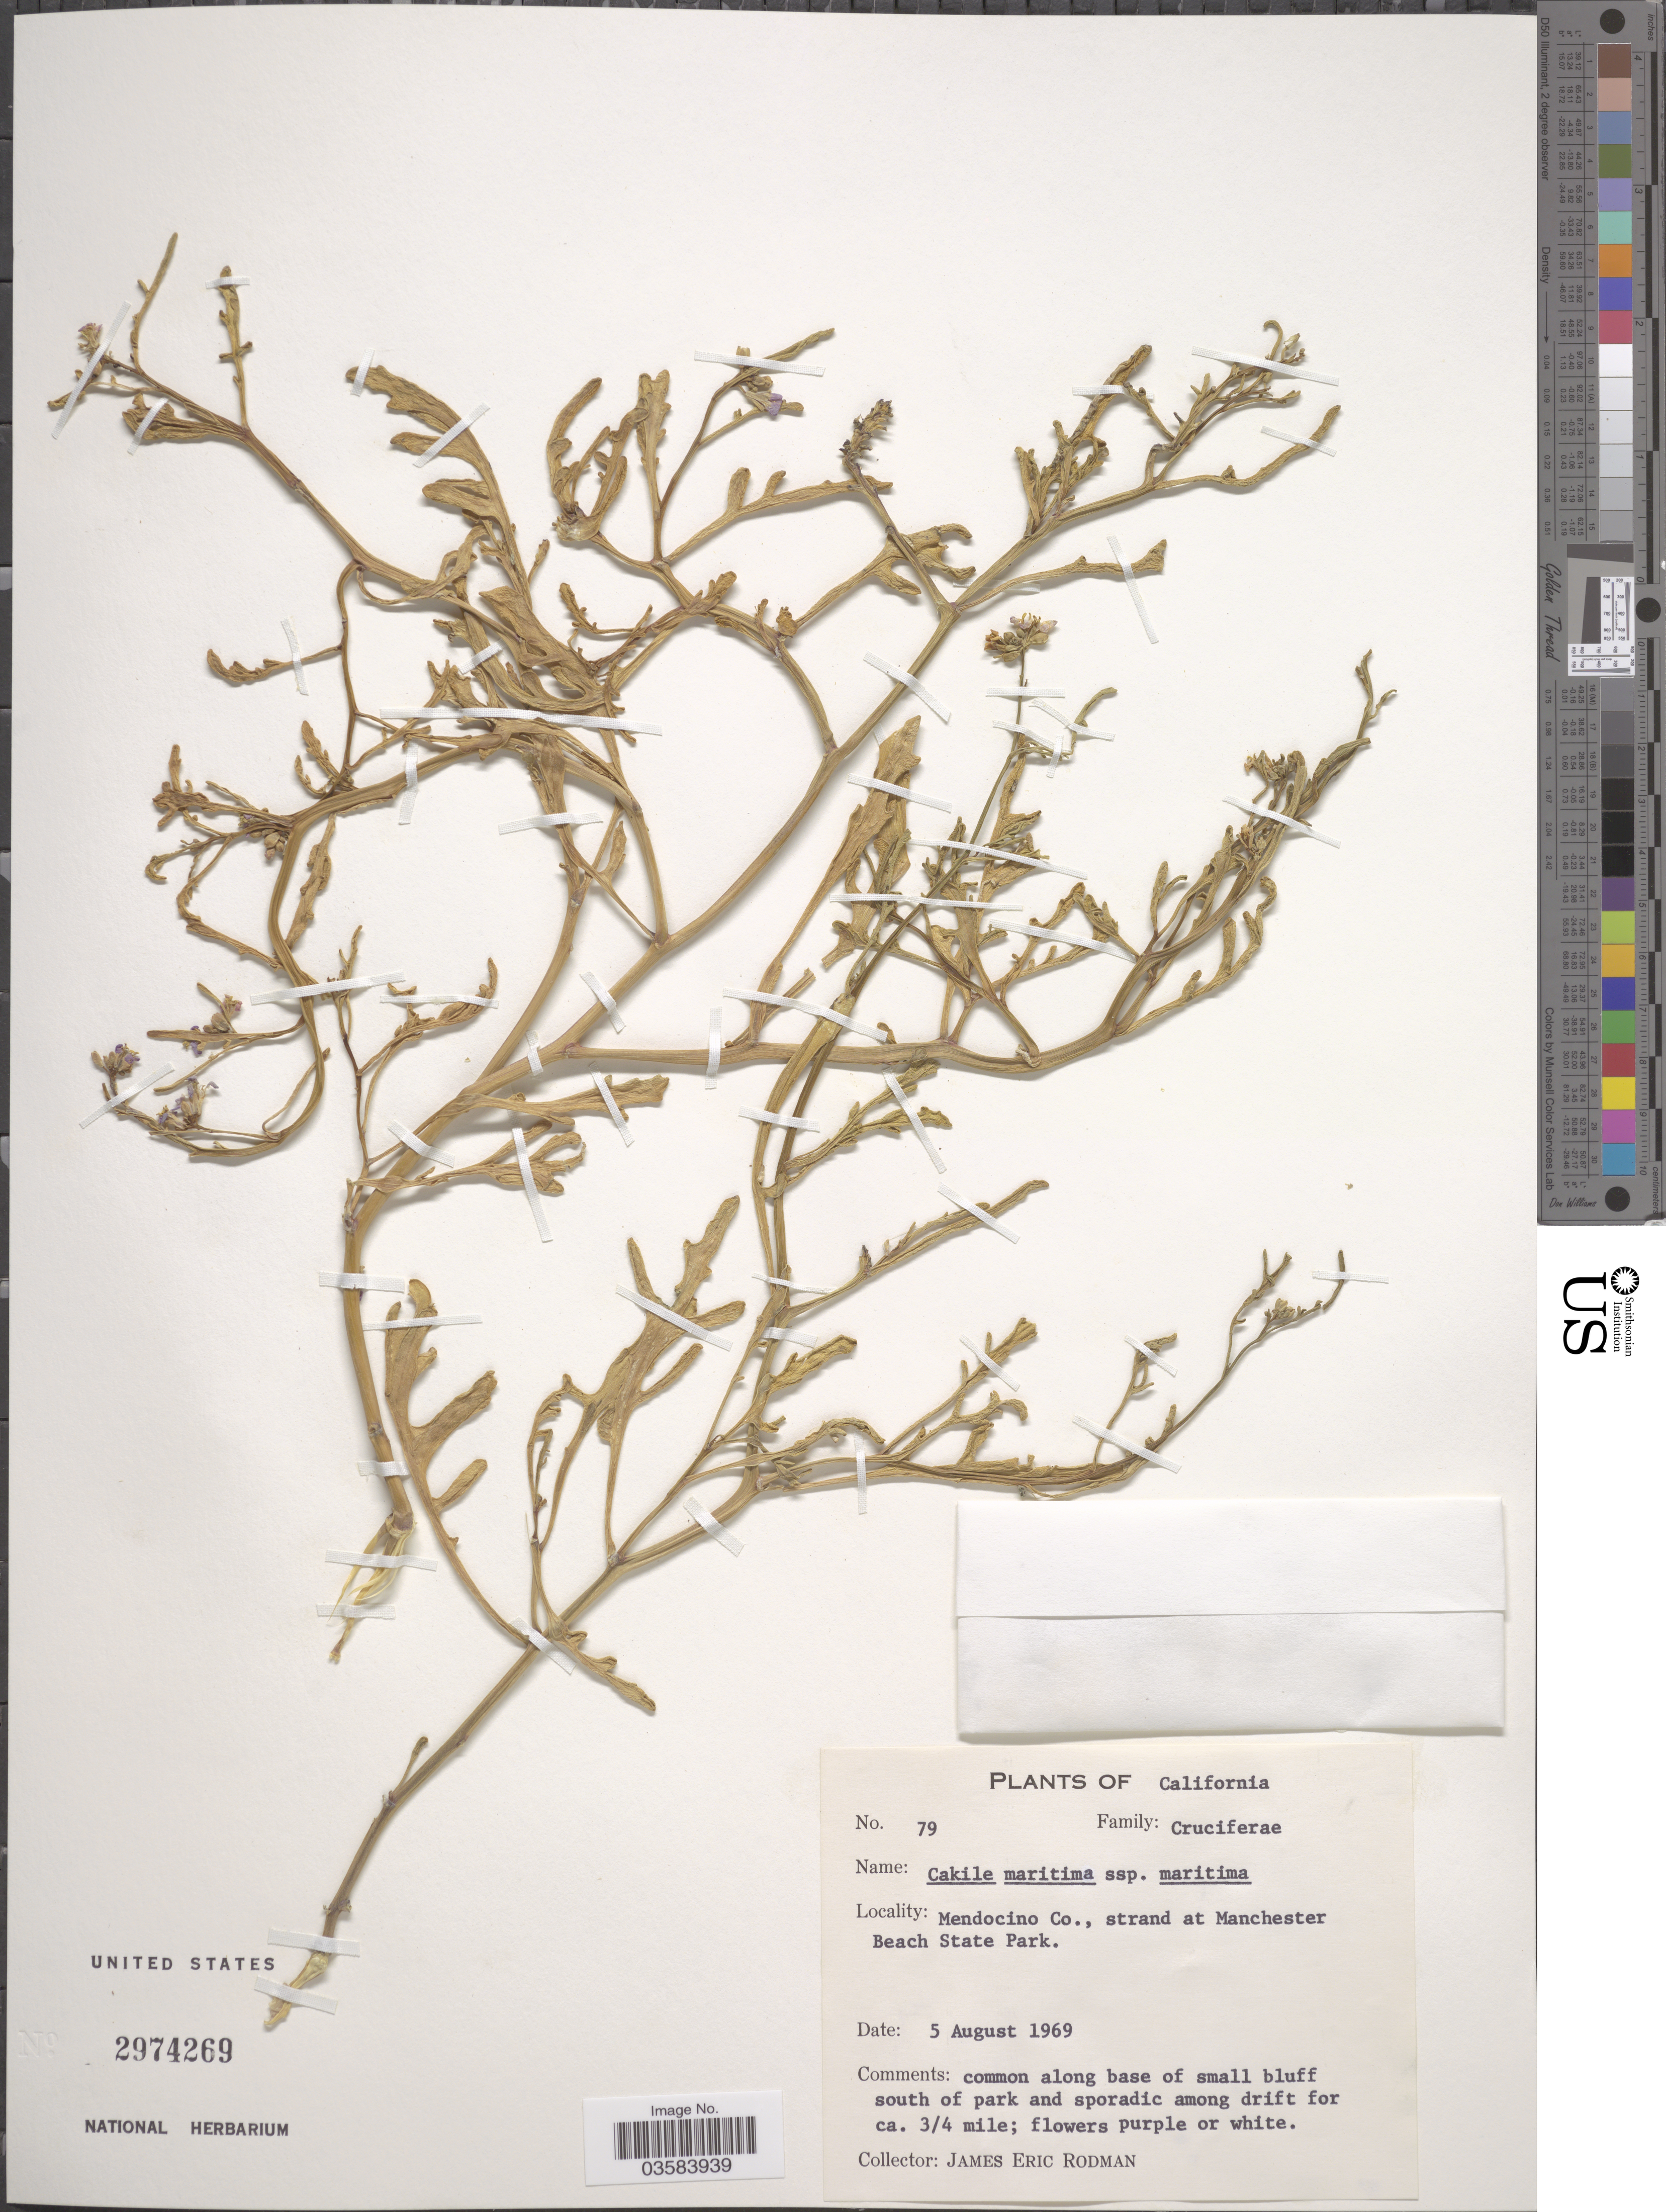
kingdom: Plantae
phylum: Tracheophyta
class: Magnoliopsida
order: Brassicales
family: Brassicaceae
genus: Cakile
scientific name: Cakile maritima subsp. maritima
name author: Scop.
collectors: J. Rodman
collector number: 79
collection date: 1969-08-05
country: United States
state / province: California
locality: Mendocina Co., strand at Manchester Beach State Park.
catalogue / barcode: US 2974269